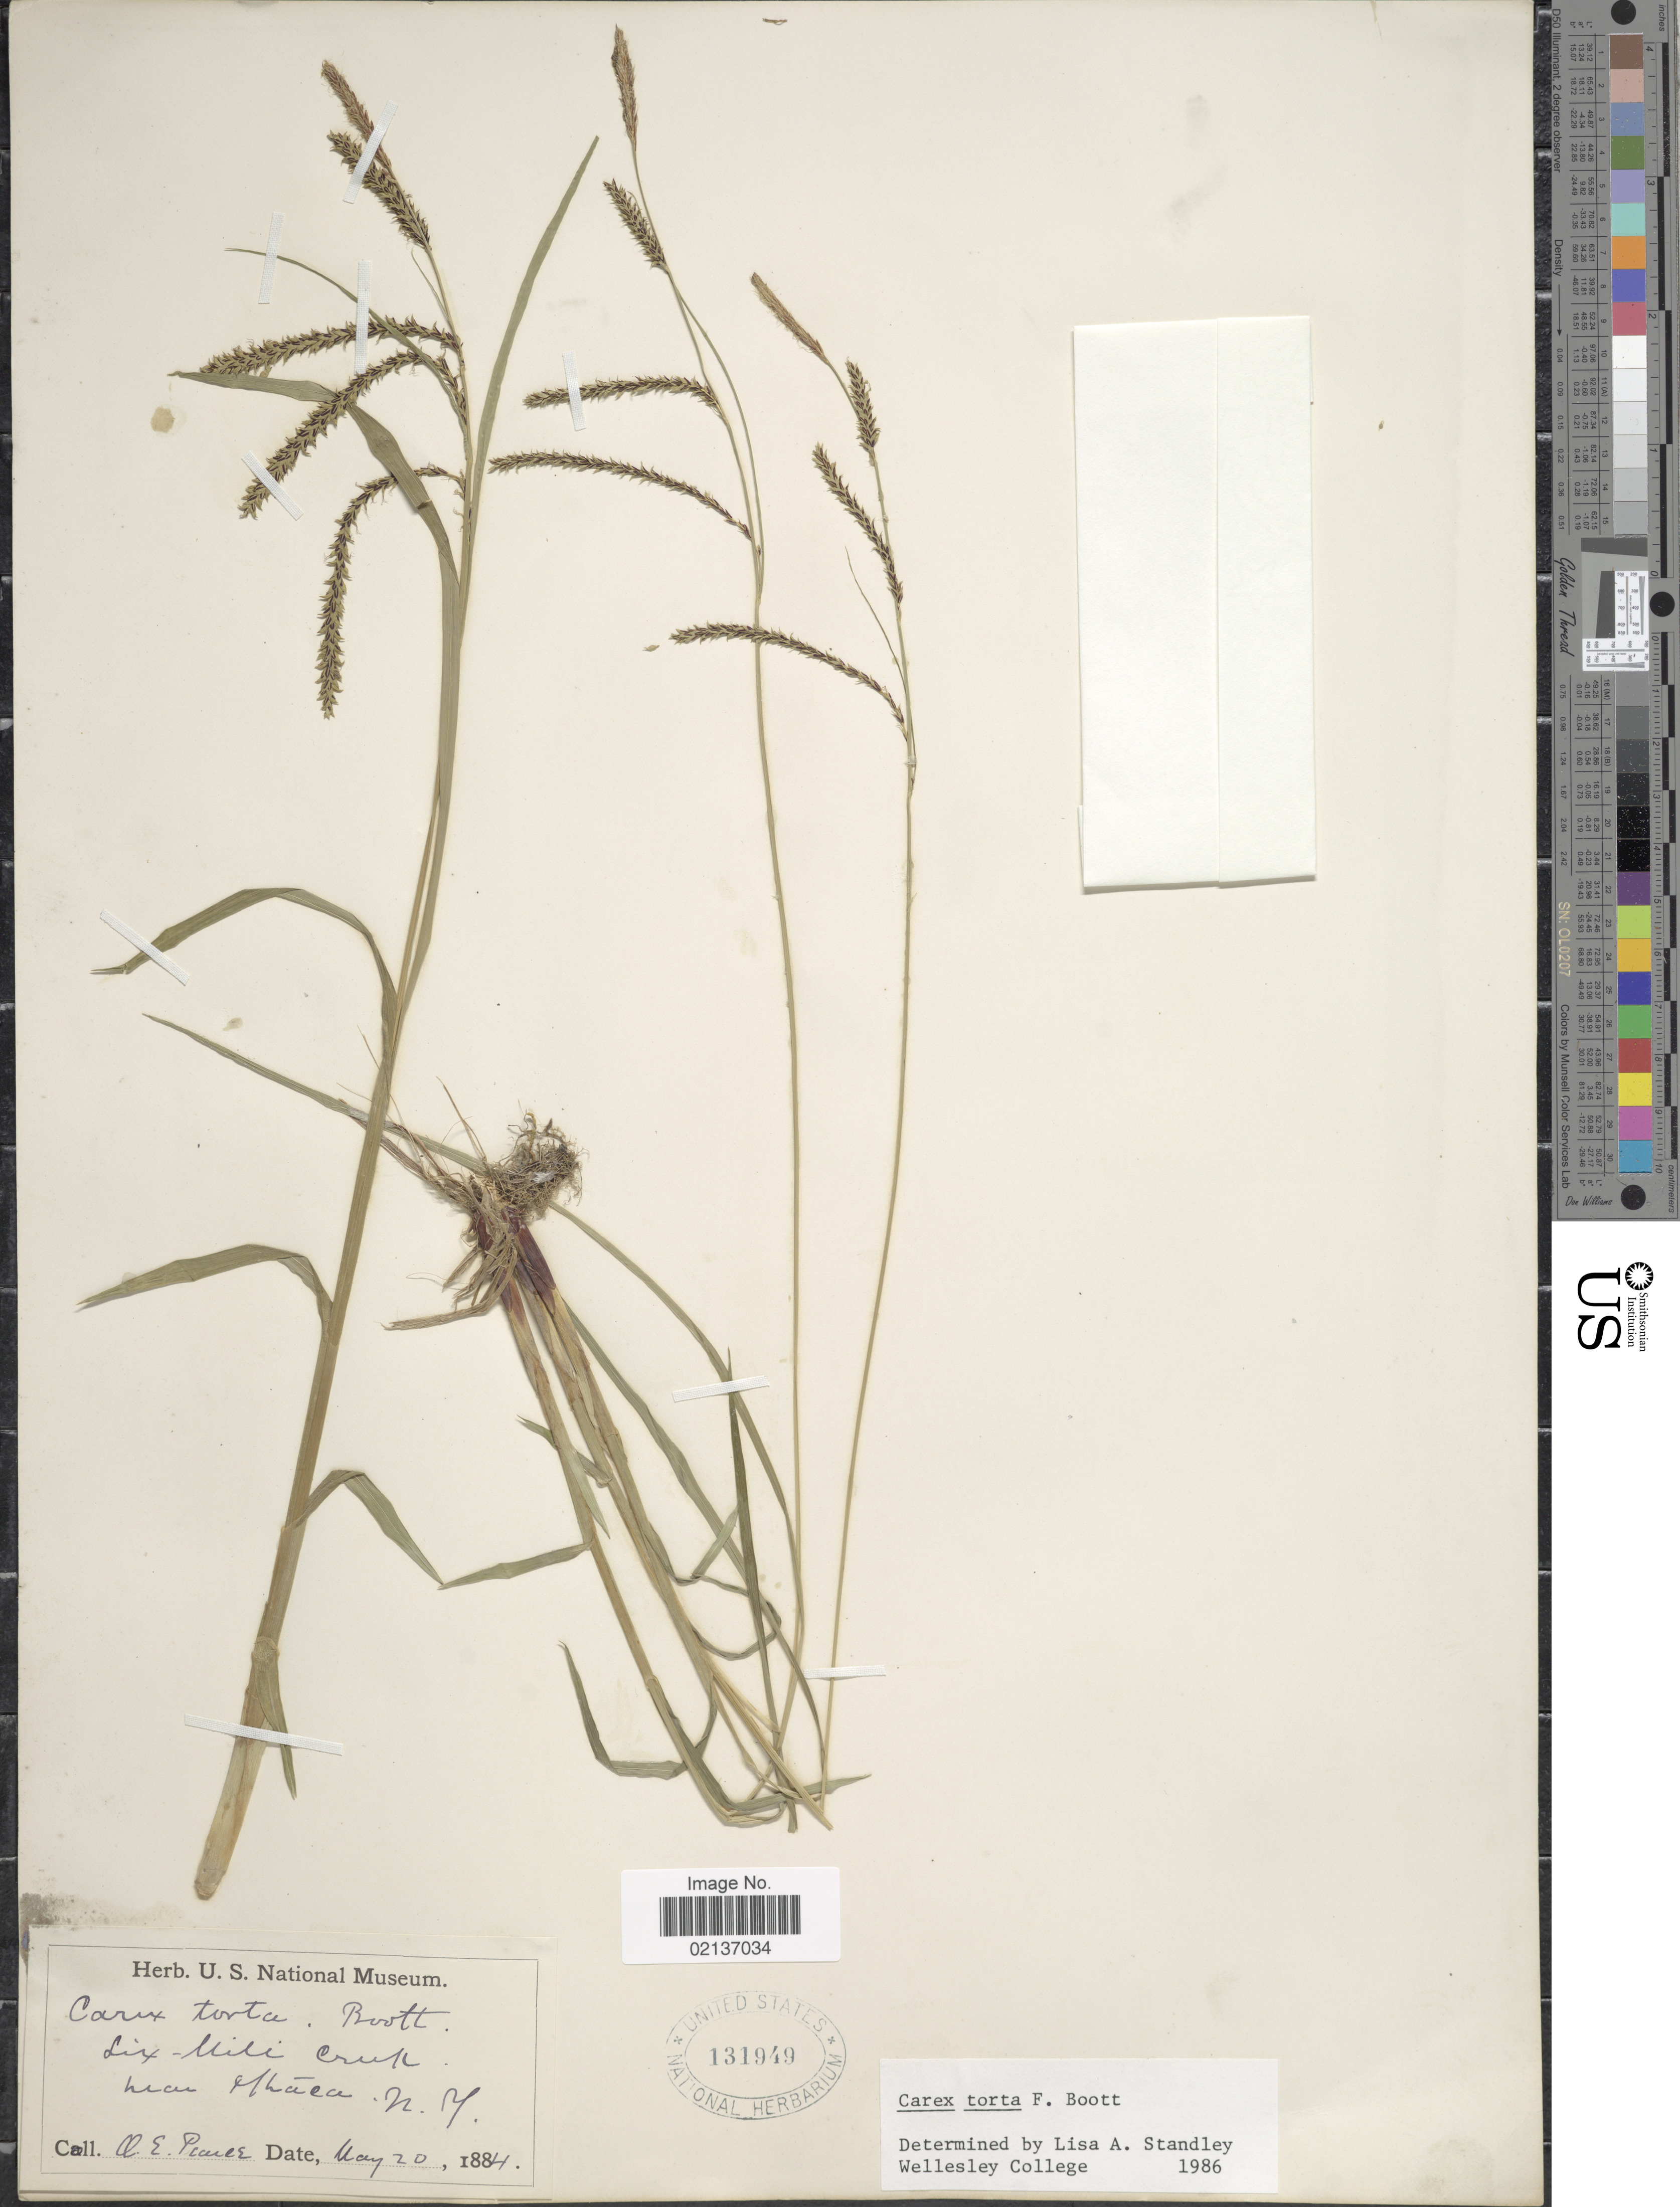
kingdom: Plantae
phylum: Tracheophyta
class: Liliopsida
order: Poales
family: Cyperaceae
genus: Carex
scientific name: Carex torta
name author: Boott ex Tuck.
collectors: C. Pearce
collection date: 1884-05-20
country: United States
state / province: New York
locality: Six-Mile Creek, near Ithaca, N.Y.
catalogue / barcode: US 131949